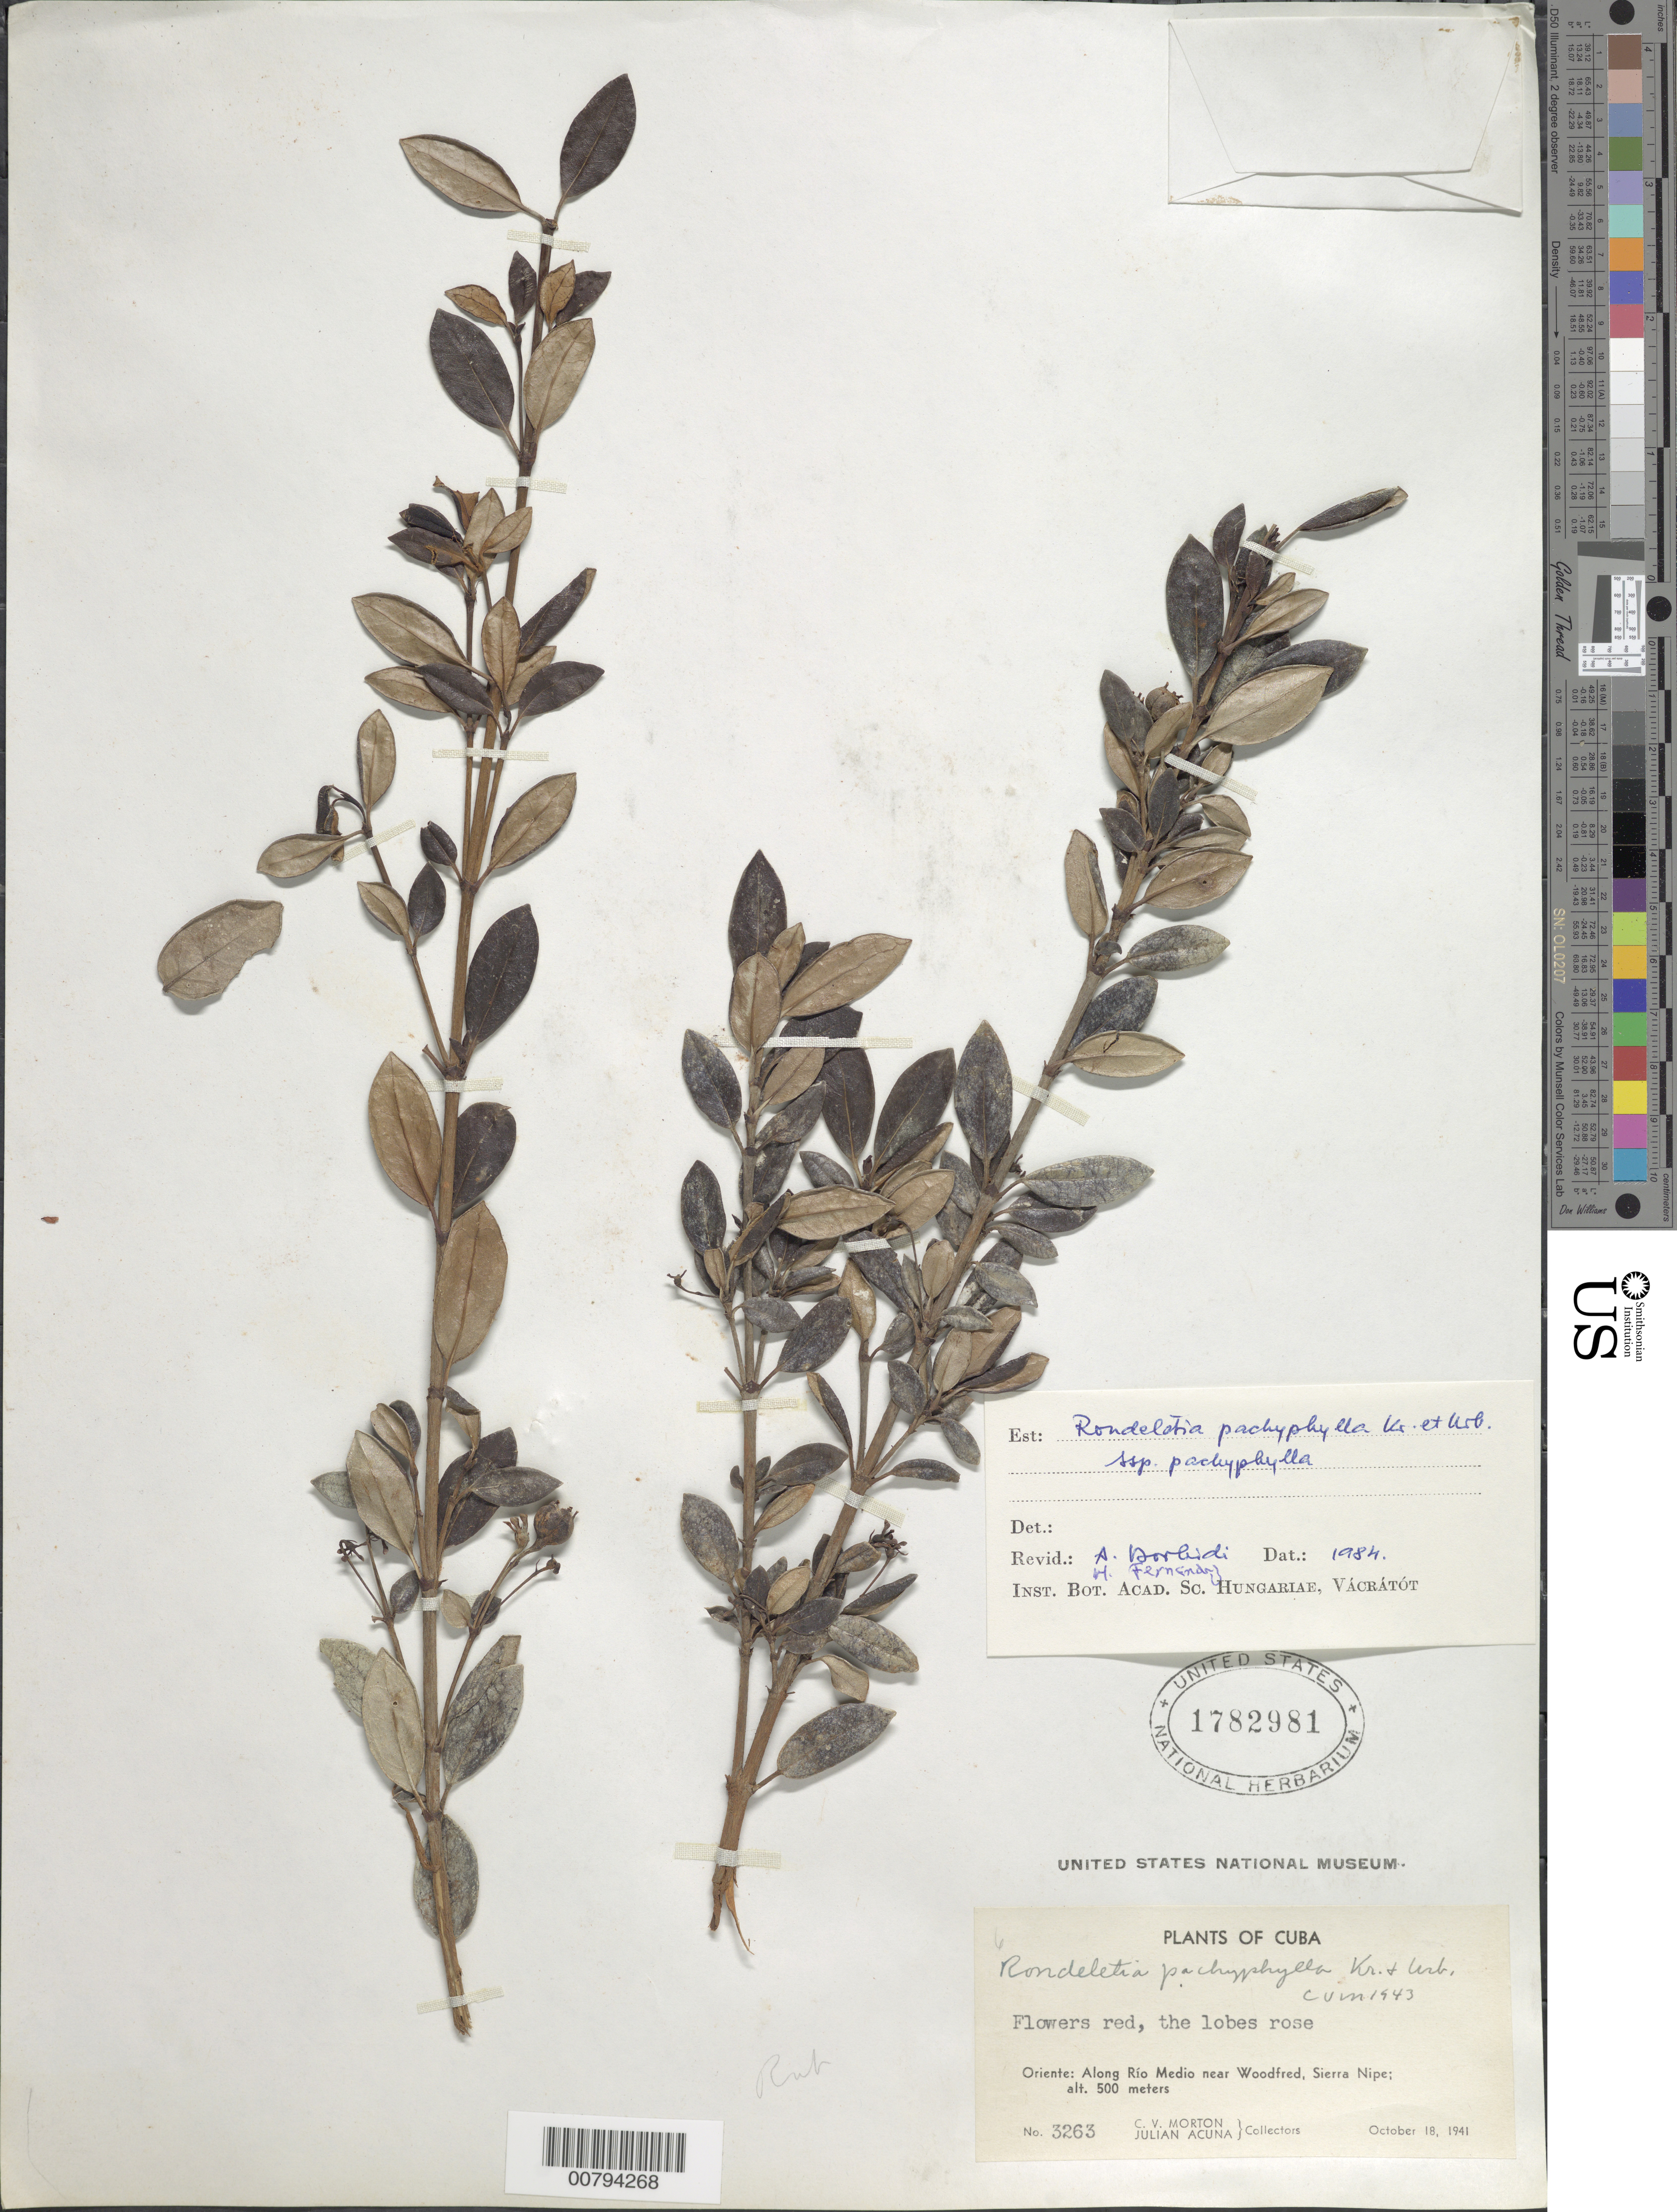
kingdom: Plantae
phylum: Tracheophyta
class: Magnoliopsida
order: Gentianales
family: Rubiaceae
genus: Rondeletia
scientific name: Rondeletia pachyphylla subsp. pacyphylla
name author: Krug & Urb.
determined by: Borhidi, A. L.; Fernandez, M.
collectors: C. V. Morton & J. Acuña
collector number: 3263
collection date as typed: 18 Oct 1941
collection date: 1941-10-18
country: Cuba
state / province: Oriente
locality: Along Rio Medio near Woodfred, Sierra Nipe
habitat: Along river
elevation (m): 500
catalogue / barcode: US 1782981